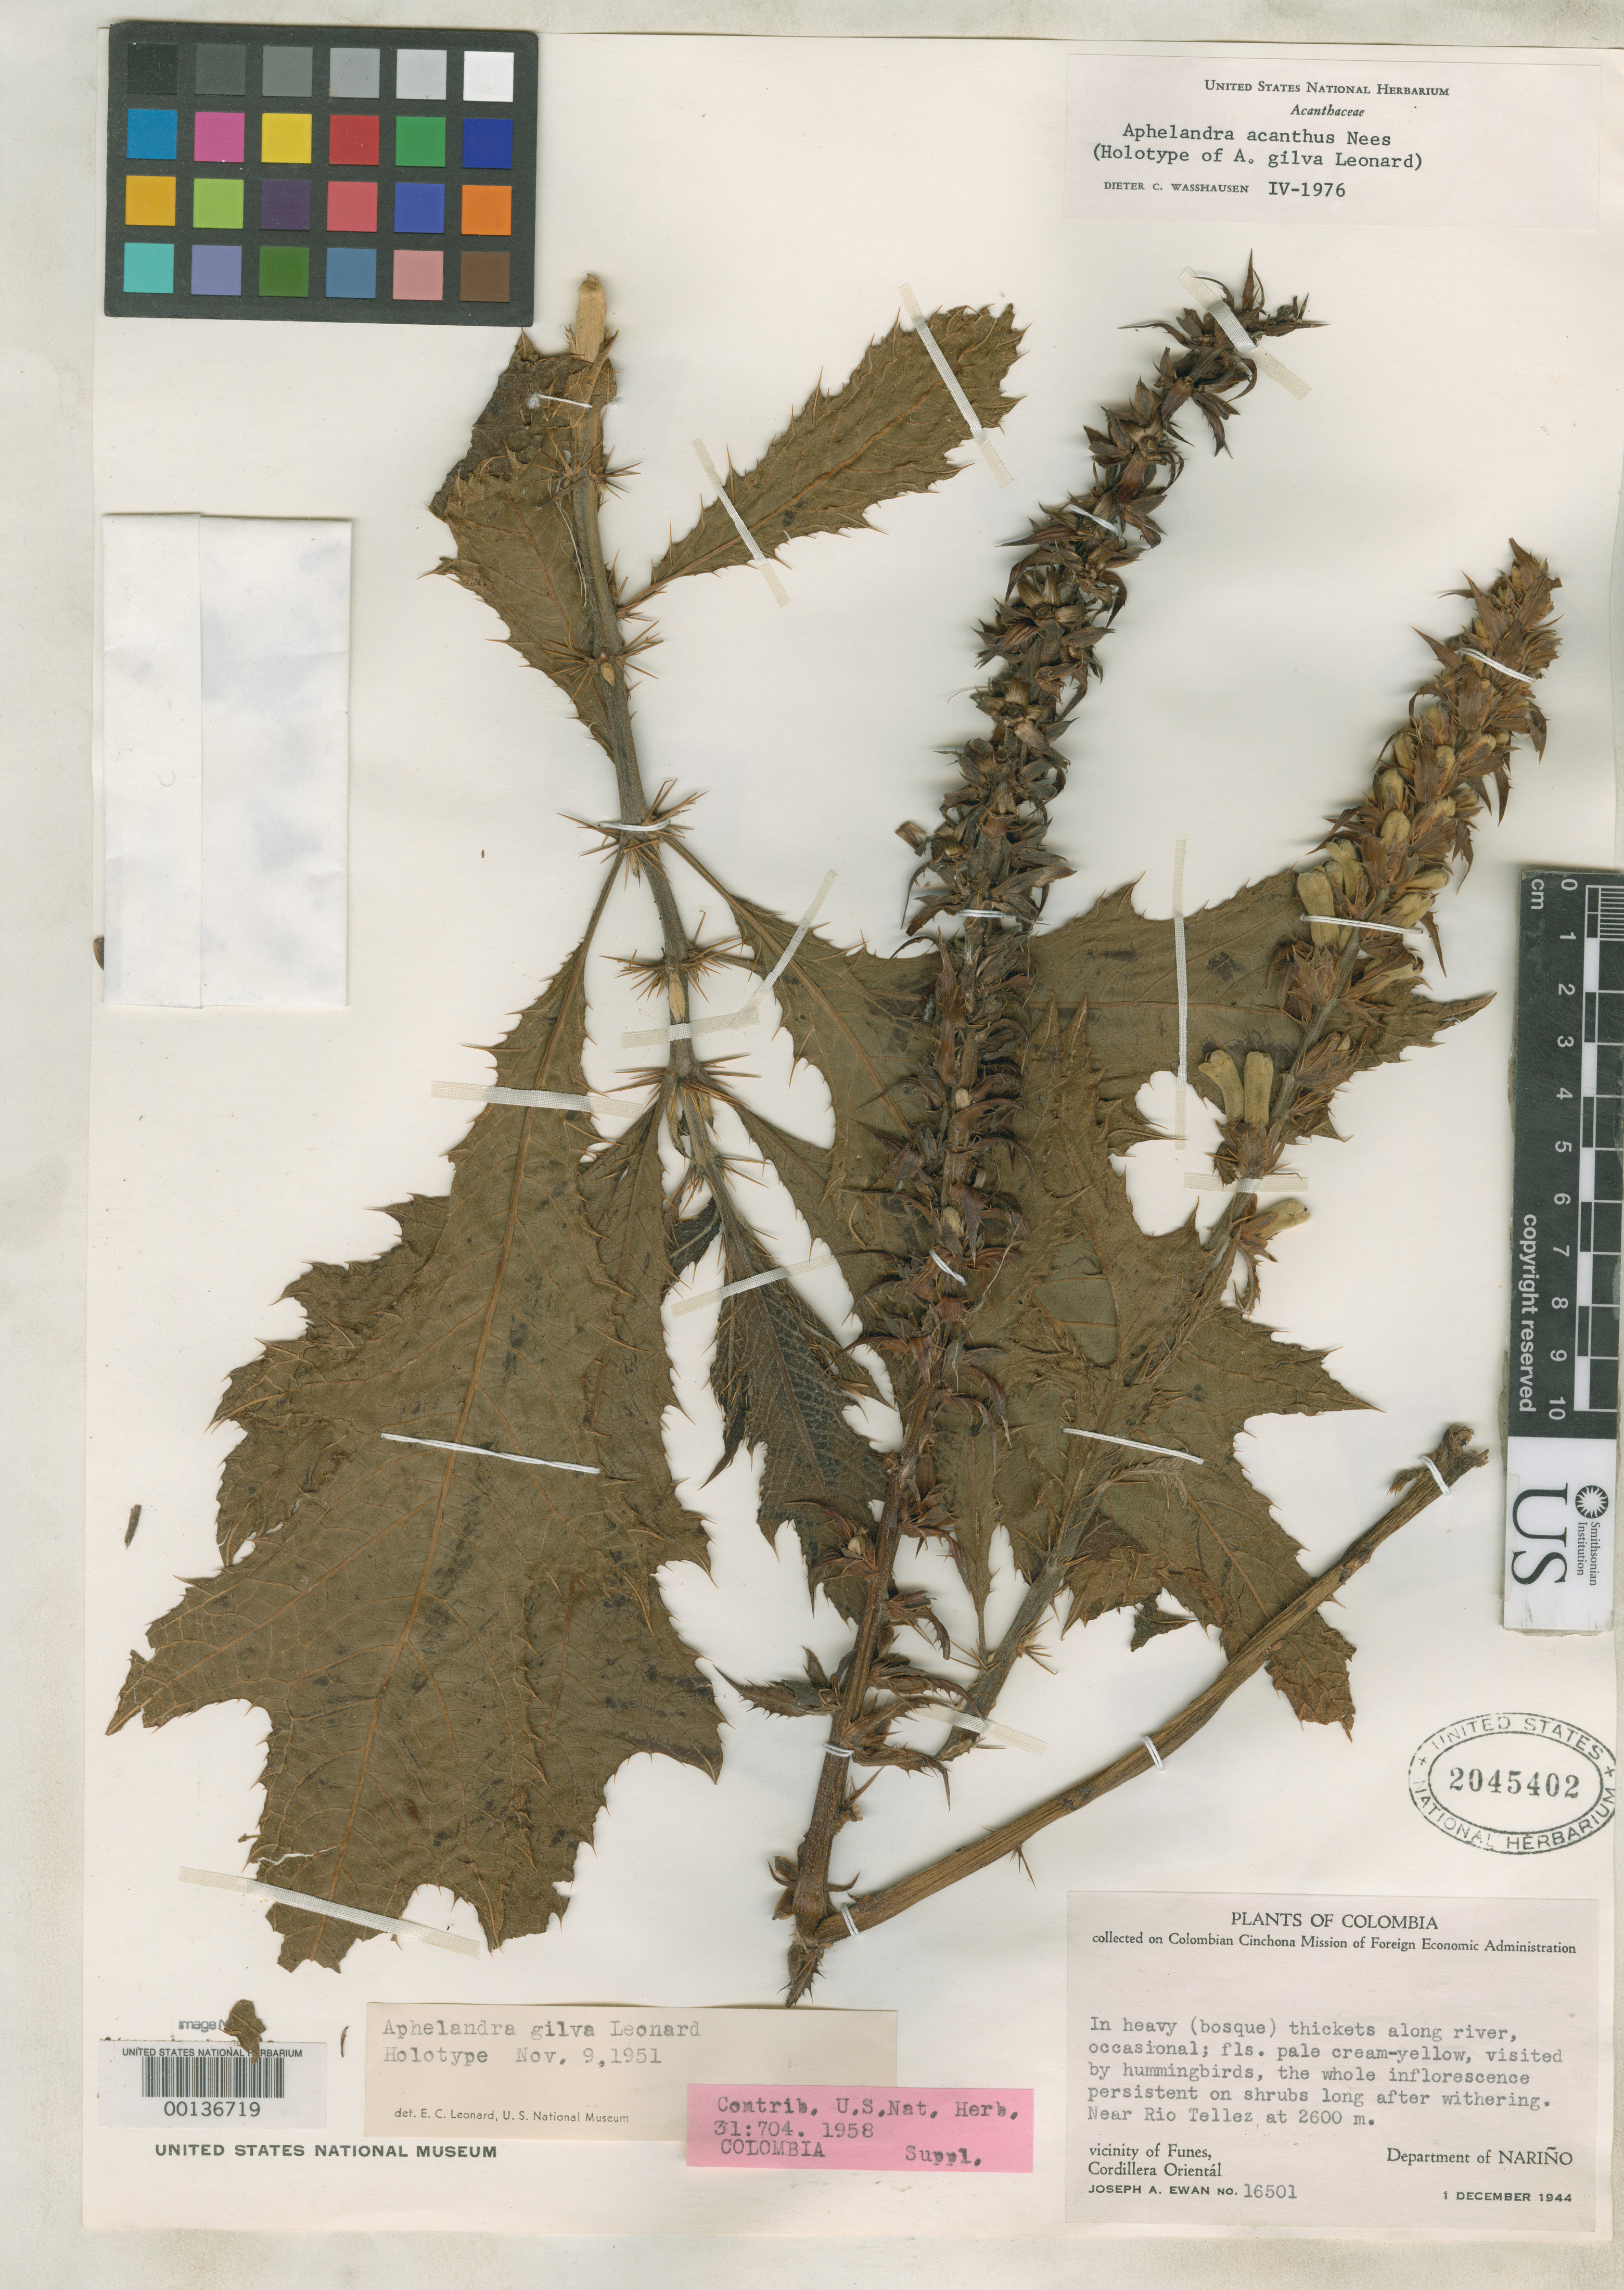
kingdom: Plantae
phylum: Tracheophyta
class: Magnoliopsida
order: Lamiales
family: Acanthaceae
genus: Aphelandra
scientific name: Aphelandra gilva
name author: Leonard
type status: Holotype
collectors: J. A. Ewan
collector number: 16501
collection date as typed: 01 Dec 1944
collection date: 1944-12-01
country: Colombia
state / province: Nariño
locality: Cordillera Oriental, Funes, Rio Tellez.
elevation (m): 2600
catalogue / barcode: US 2045402